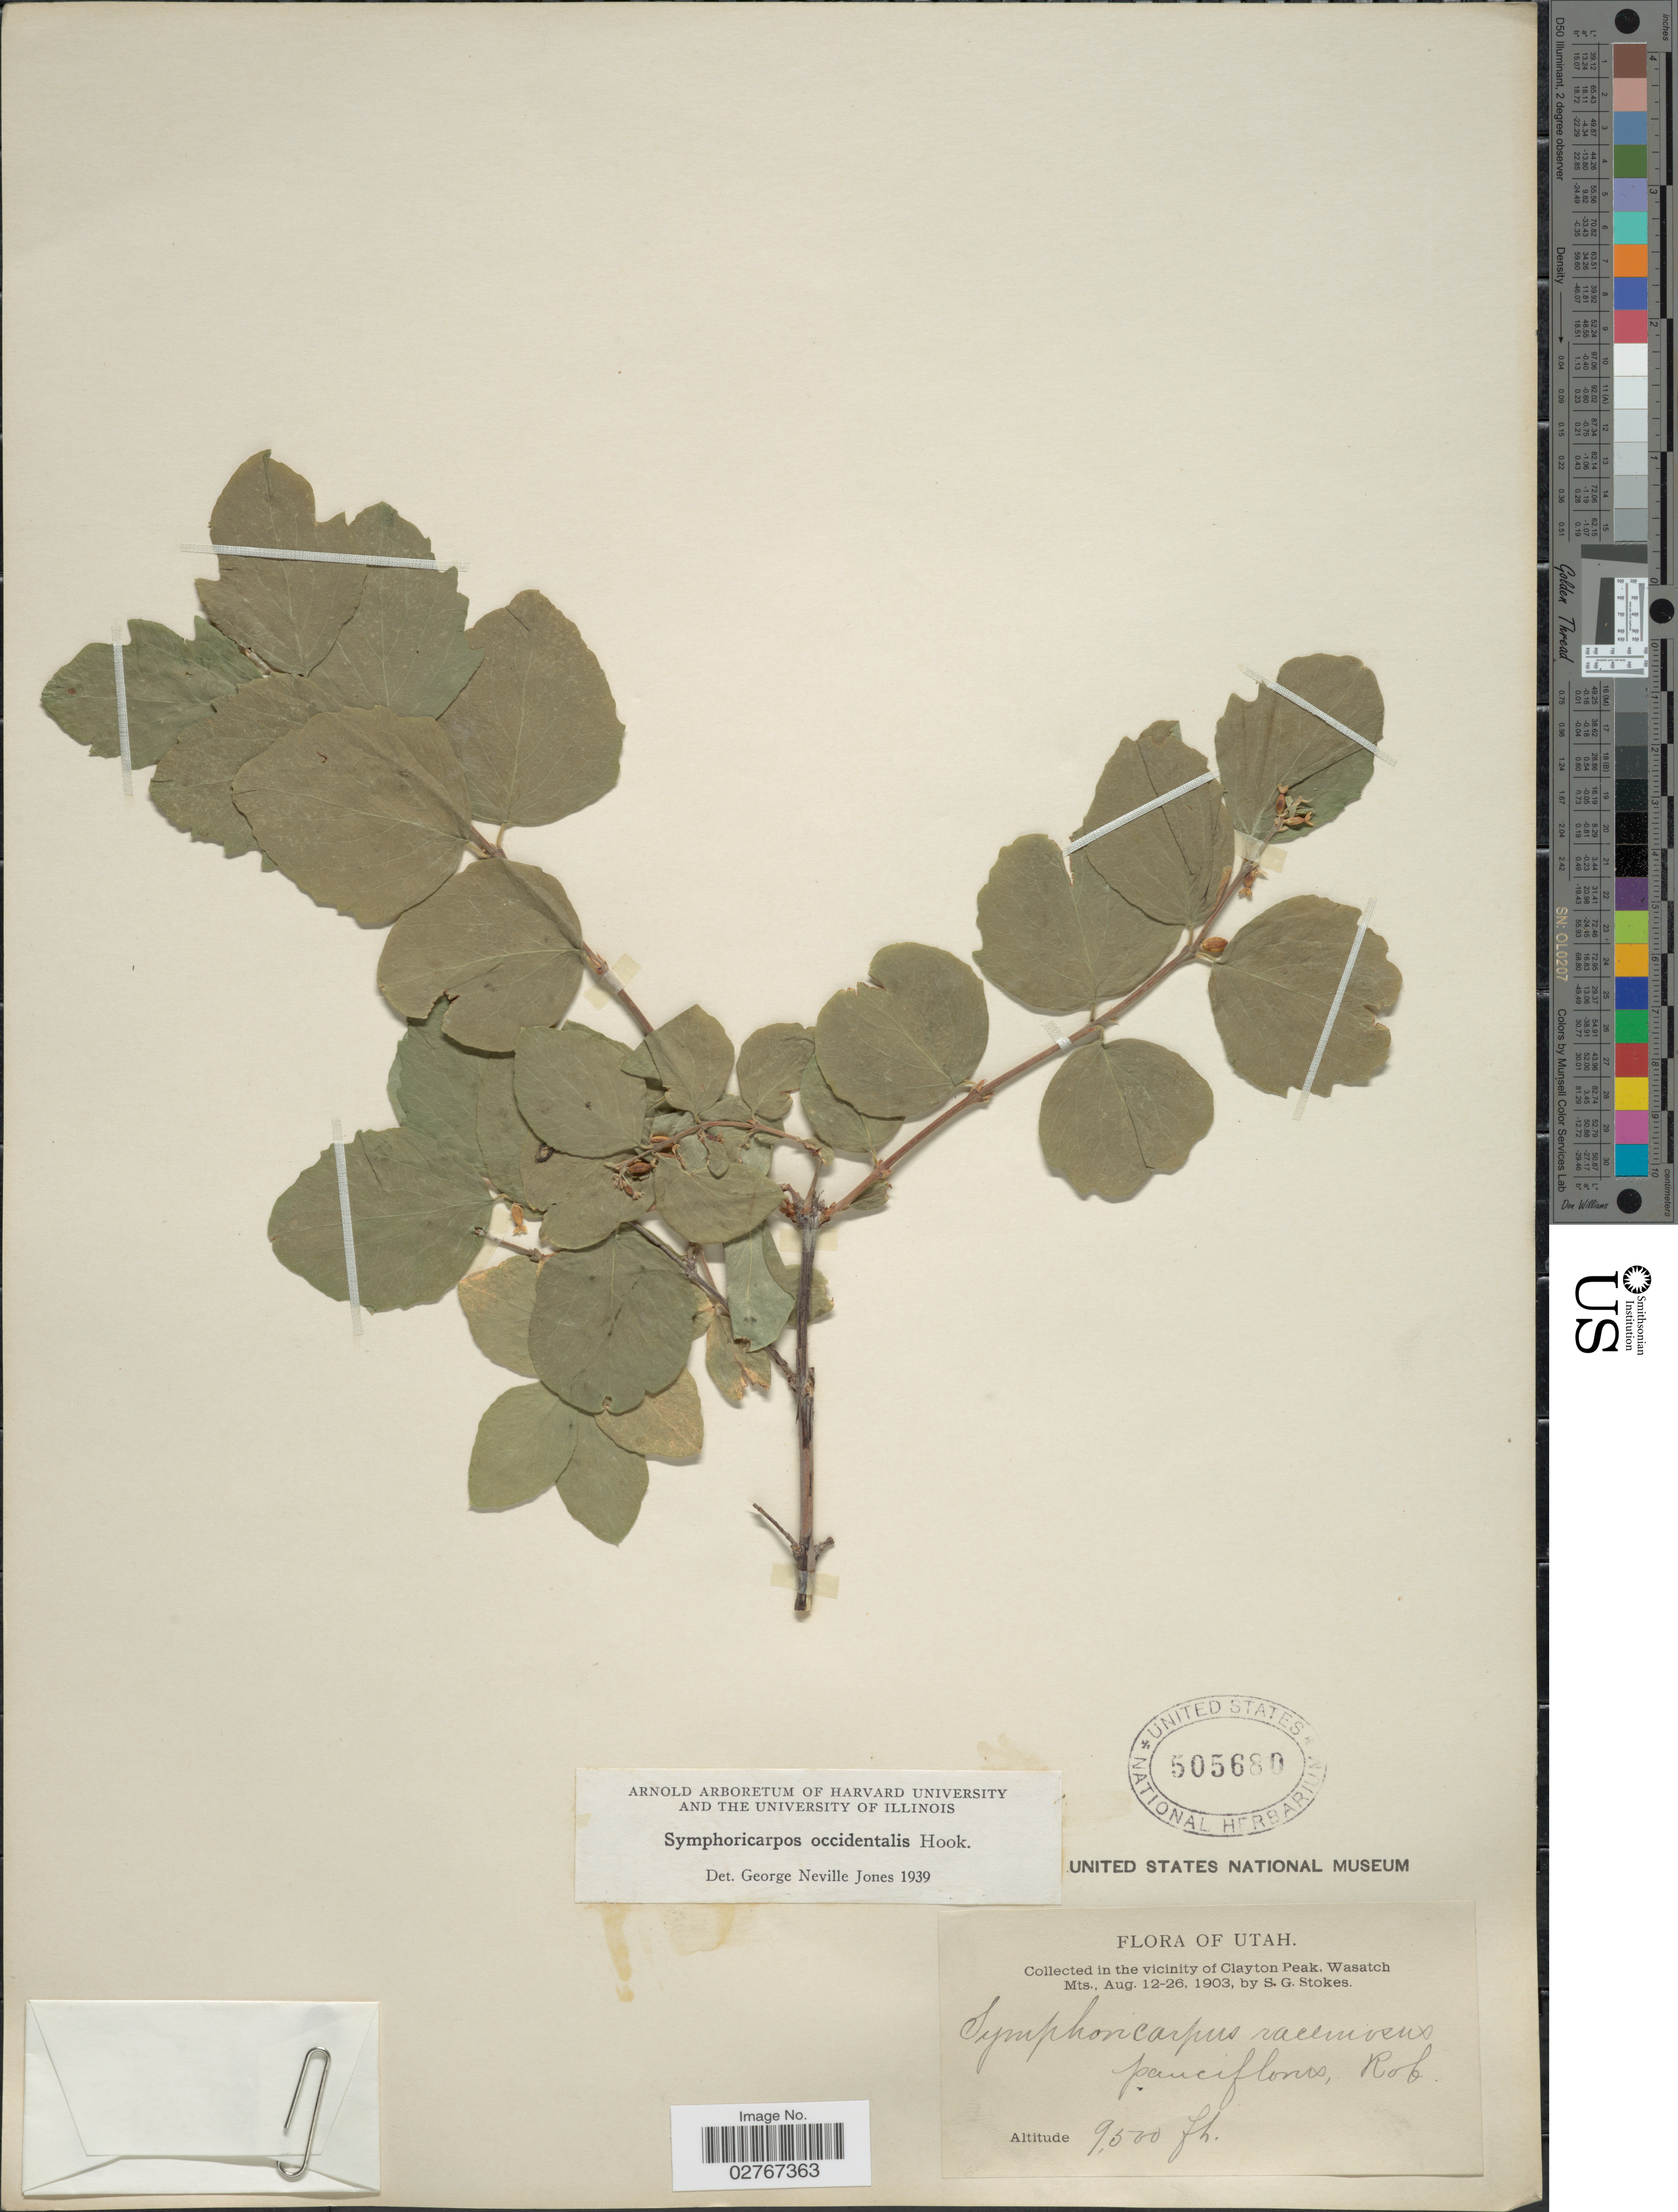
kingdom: Plantae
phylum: Tracheophyta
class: Magnoliopsida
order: Dipsacales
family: Caprifoliaceae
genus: Symphoricarpos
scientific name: Symphoricarpos occidentalis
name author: (R. Br.) Hook.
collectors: S. G. Stokes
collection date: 1903-08-12/1903-08-26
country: United States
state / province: Utah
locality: The vicinity of Clayton Peak, Wasatch Mts.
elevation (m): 2896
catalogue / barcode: US 505680